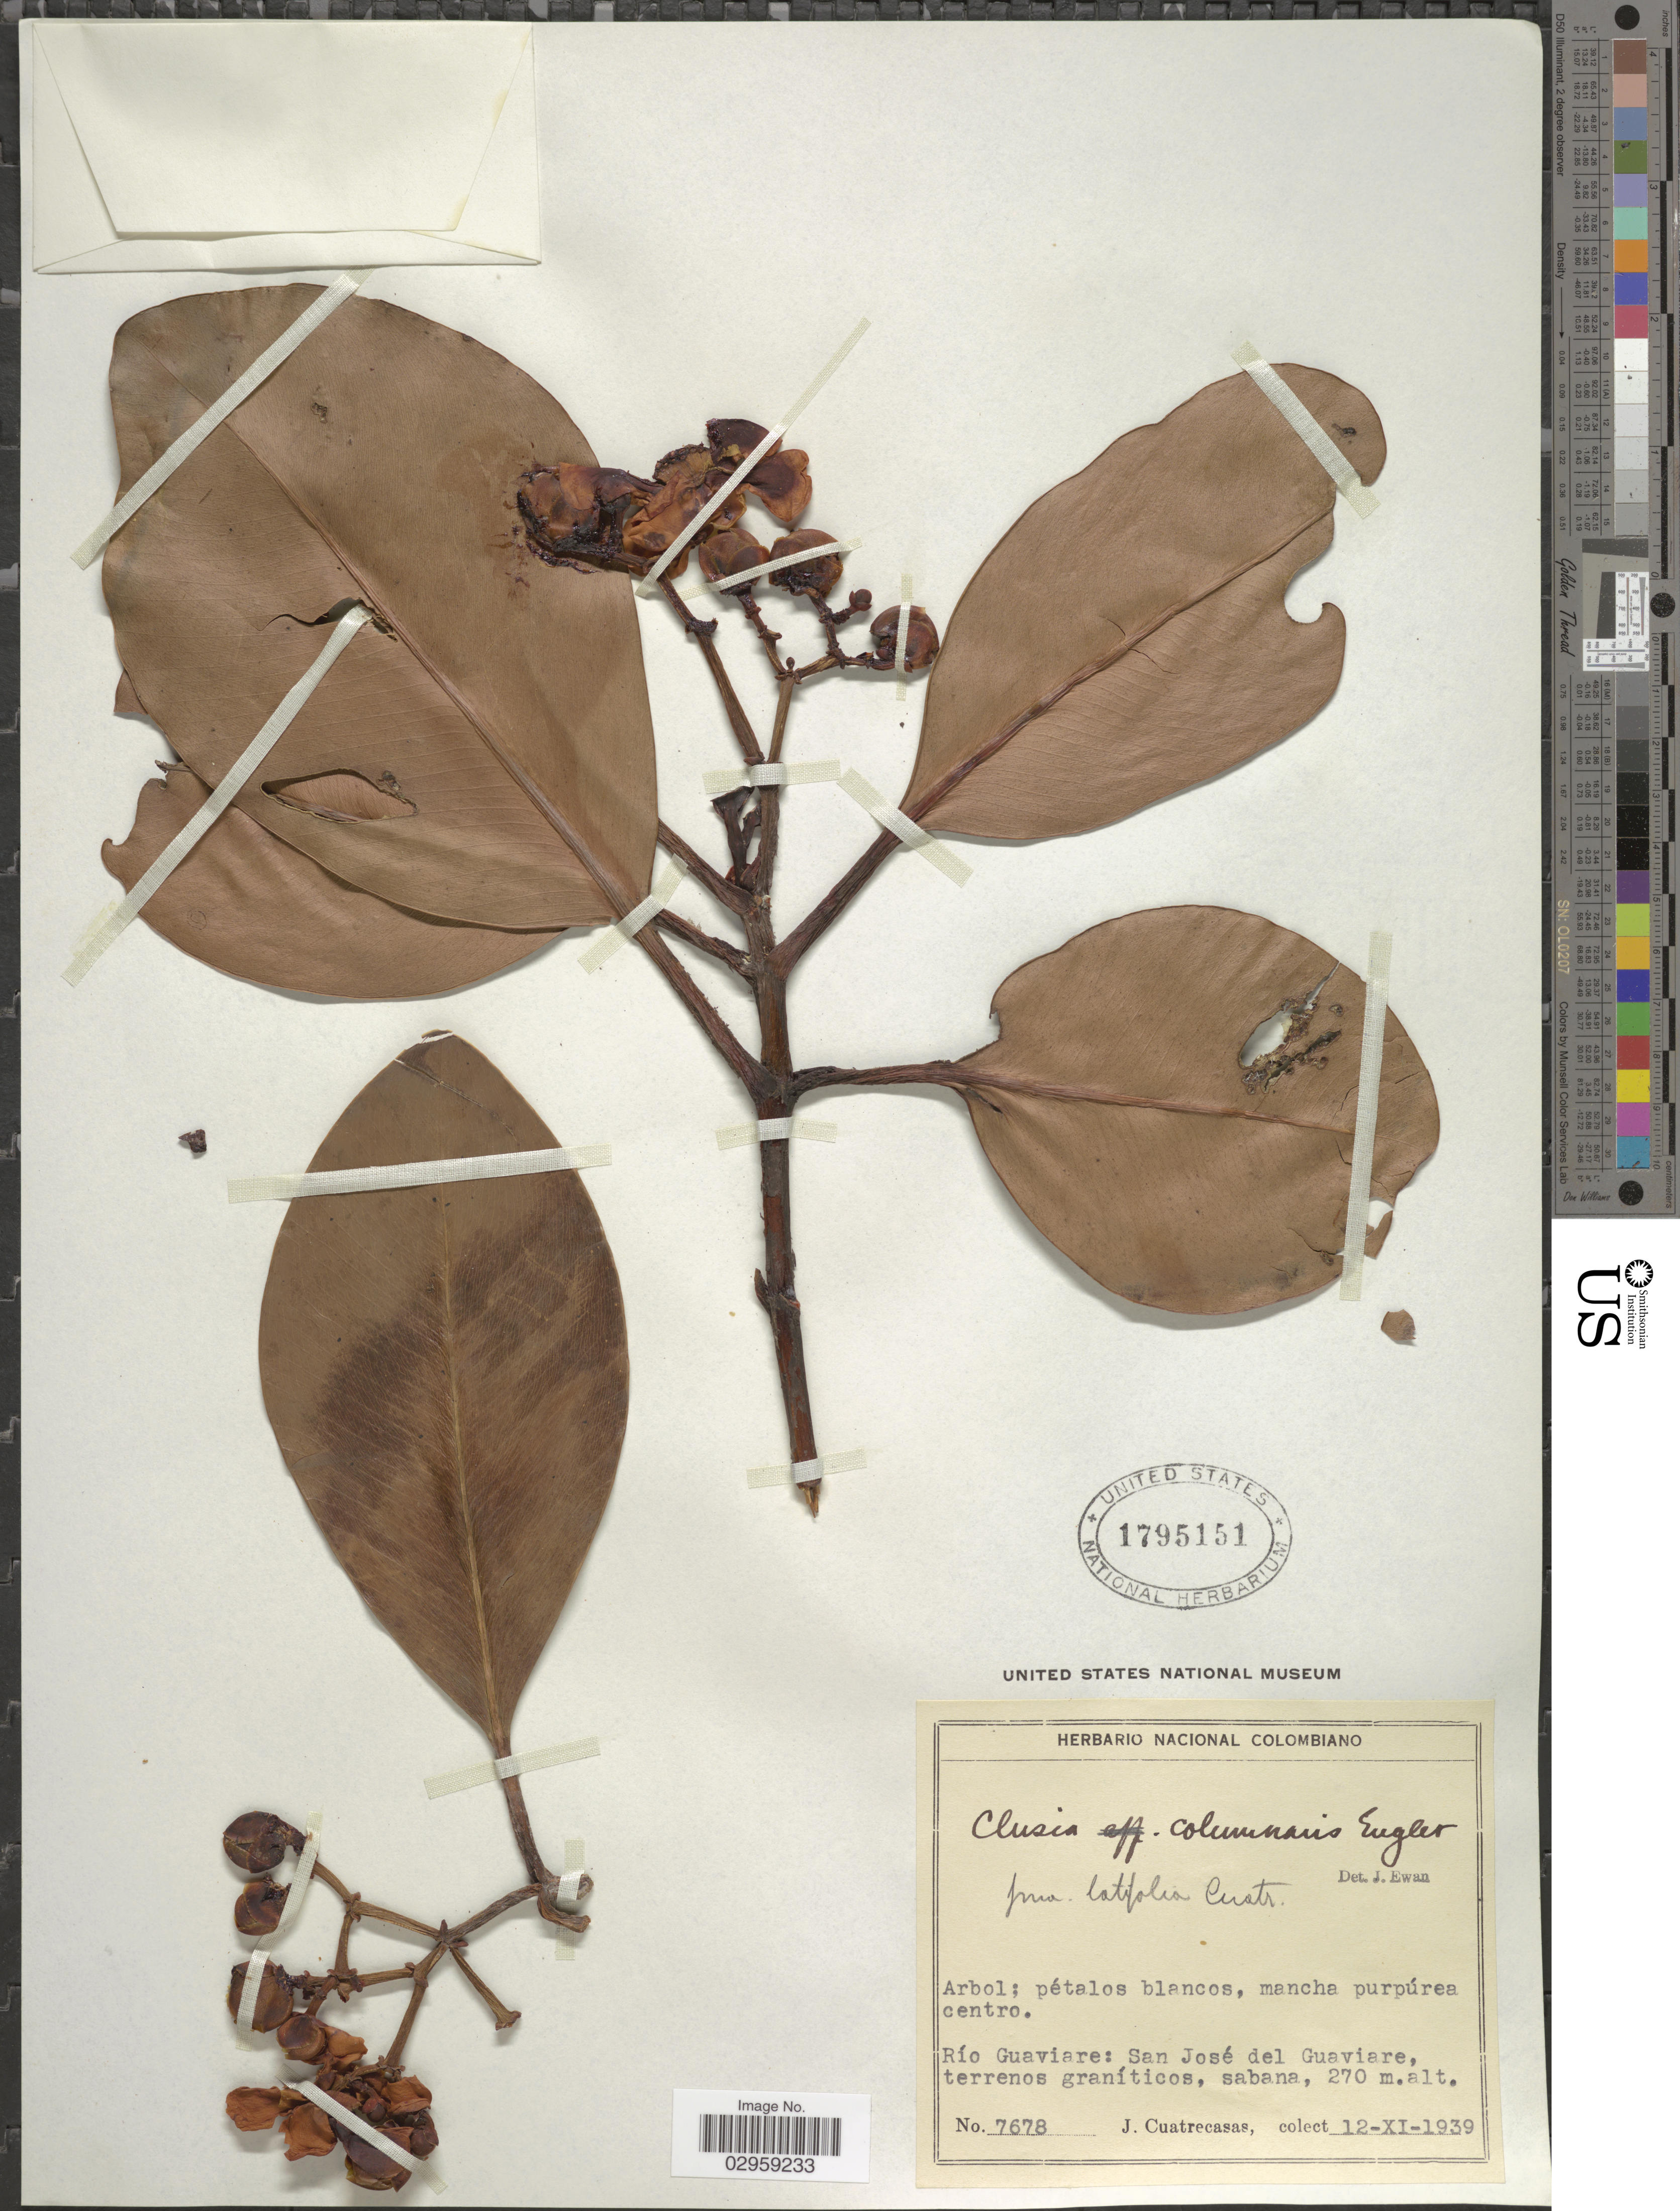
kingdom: Plantae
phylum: Tracheophyta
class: Magnoliopsida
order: Malpighiales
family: Clusiaceae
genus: Clusia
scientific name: Clusia columnaris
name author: Engl.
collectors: J. Cuatrecasas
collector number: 7678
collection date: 1939-11-12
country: Colombia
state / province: Guaviare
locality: Río Guaviare: San José del Guaviare, terrenos graníticos.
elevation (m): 270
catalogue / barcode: US 1795151